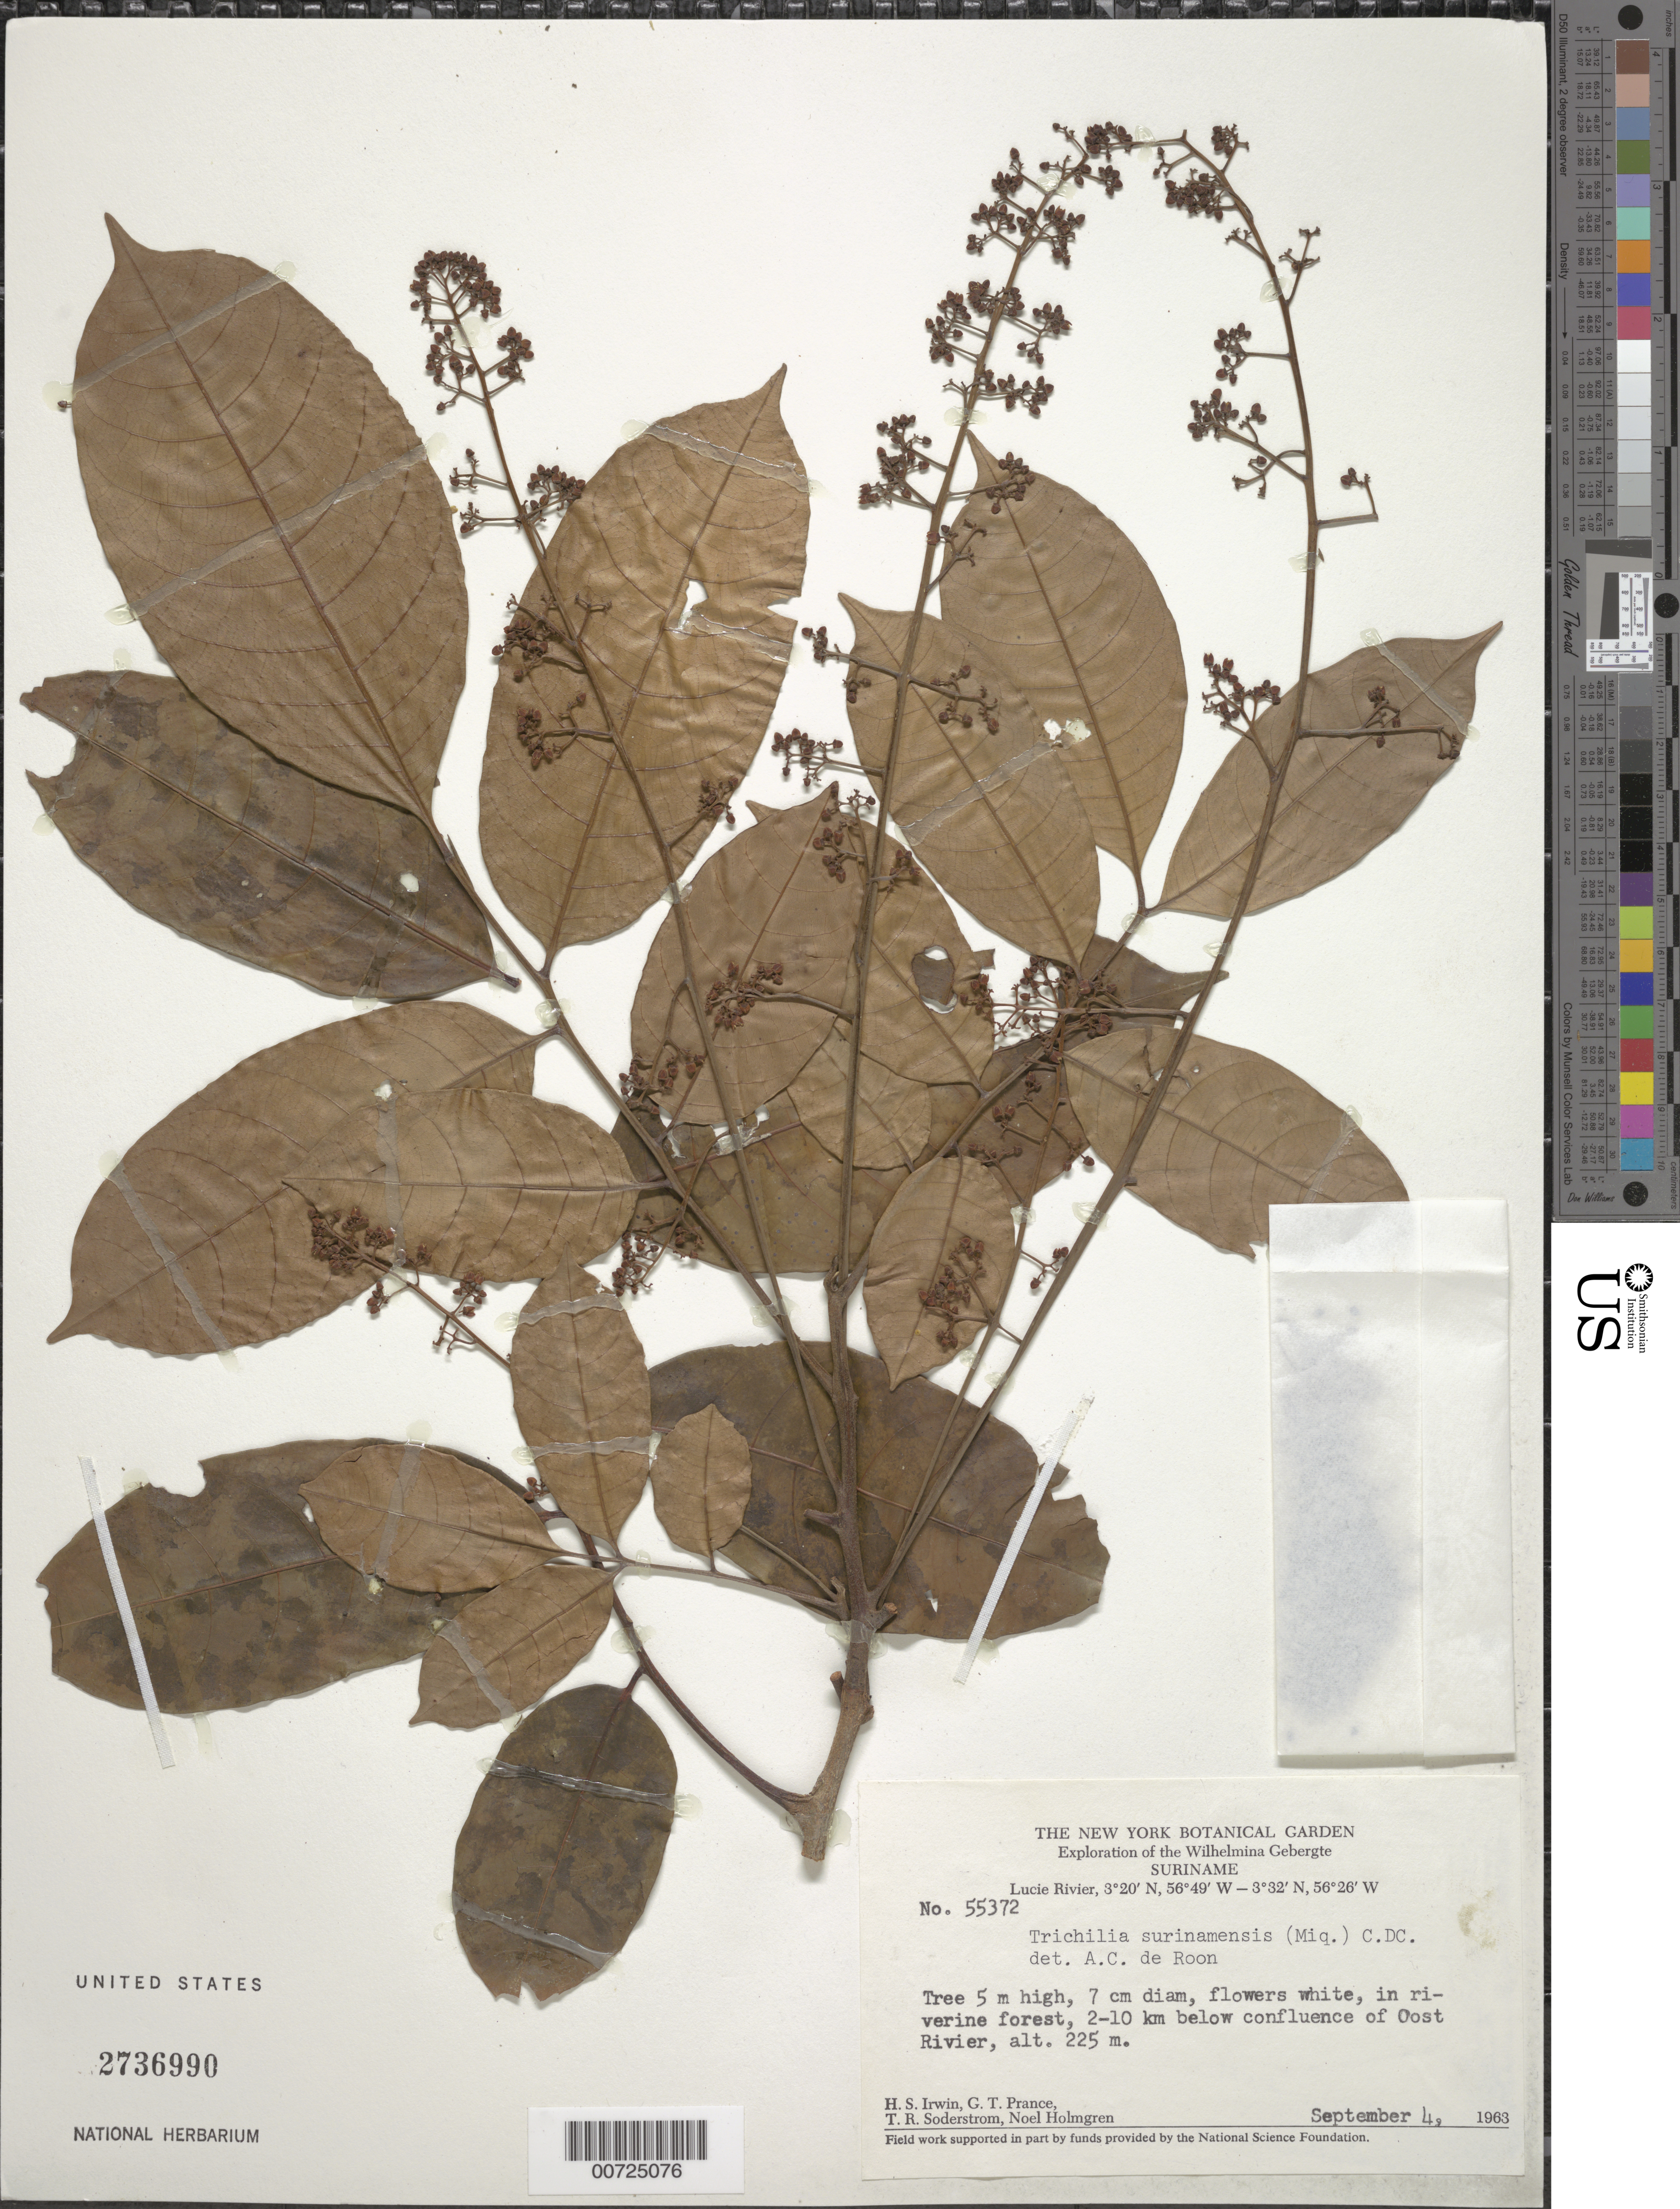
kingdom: Plantae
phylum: Tracheophyta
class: Magnoliopsida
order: Sapindales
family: Meliaceae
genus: Trichilia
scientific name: Trichilia surinamensis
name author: (Miq.) C. DC.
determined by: de Roon, A. C.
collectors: H. Irwin, G. T. Prance, T. R. Soderstrom & N. H. Holmgren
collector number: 55372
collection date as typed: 4-Sep-63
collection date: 1963-09-04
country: Suriname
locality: Lucie R., 2-10 km below confl. with Oost R., Wilhelmina Gebergte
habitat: Riverine forest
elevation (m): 225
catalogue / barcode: US 2736990